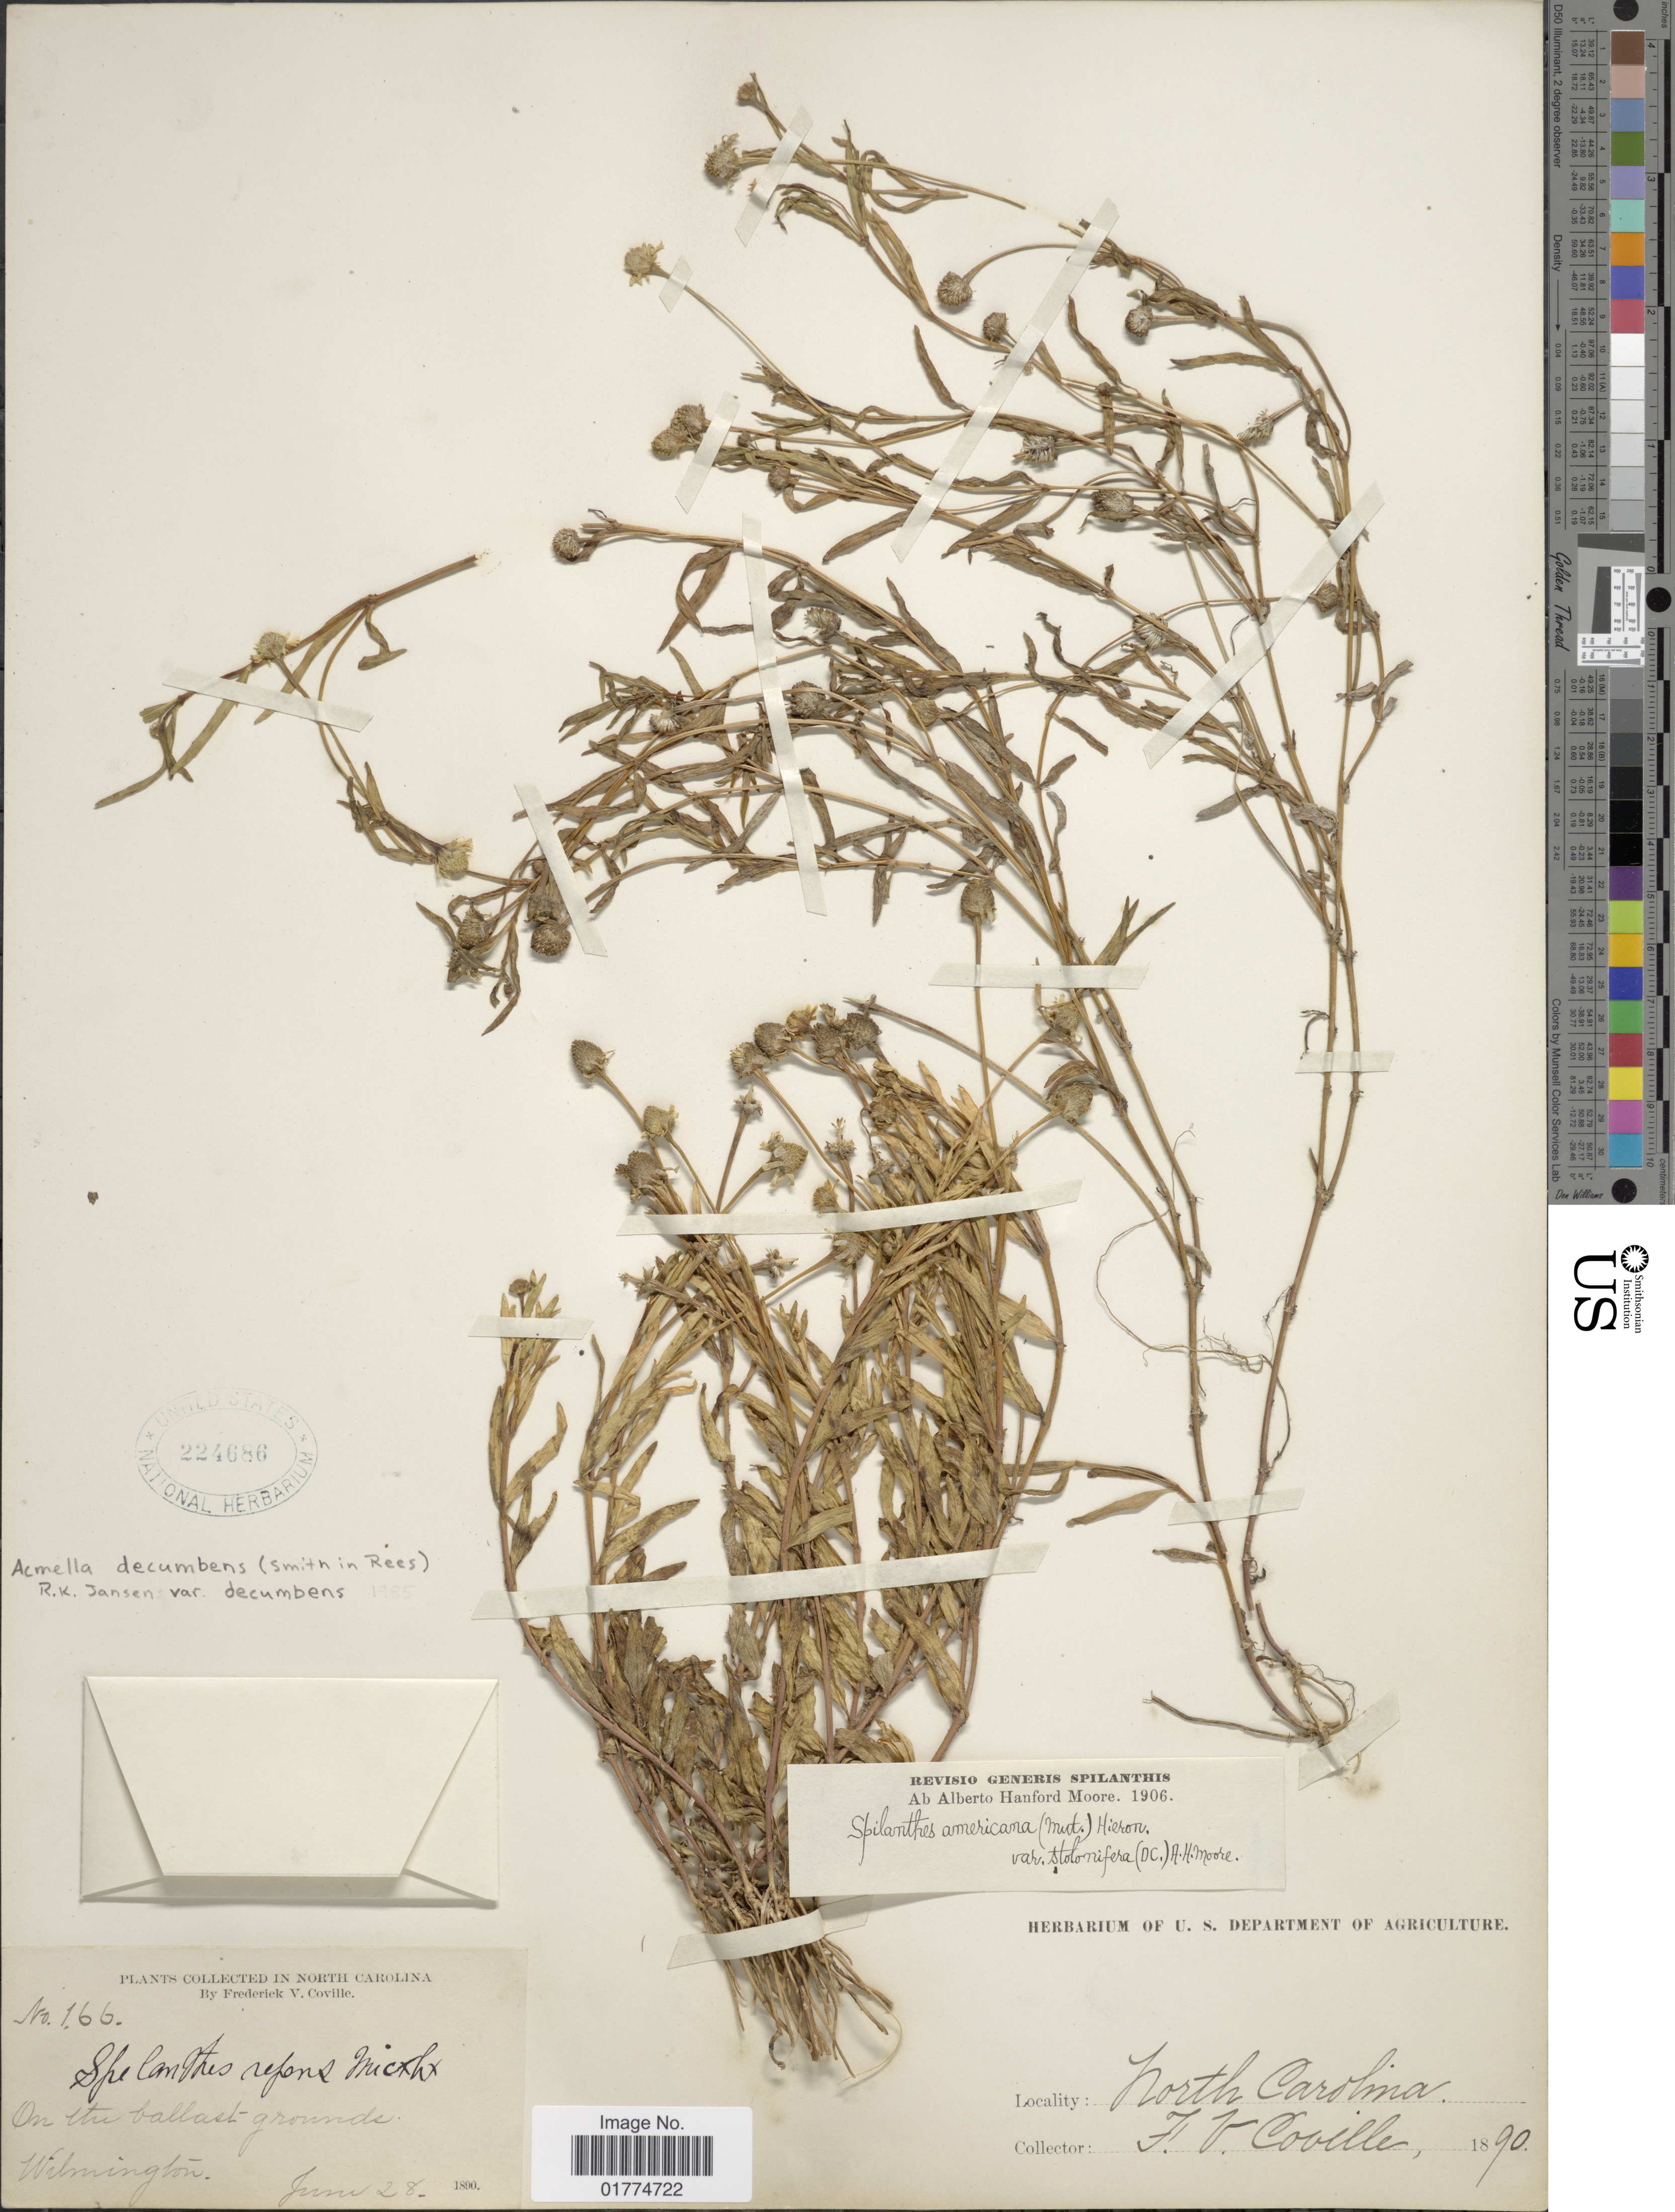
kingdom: Plantae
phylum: Tracheophyta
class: Magnoliopsida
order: Asterales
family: Asteraceae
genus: Acmella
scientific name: Acmella decumbens var. decumbens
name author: (Sm.) R.K. Jansen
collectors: F. V. Coville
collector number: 166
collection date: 1890-06-28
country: United States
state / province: North Carolina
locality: Wilmington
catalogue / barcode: US 224686